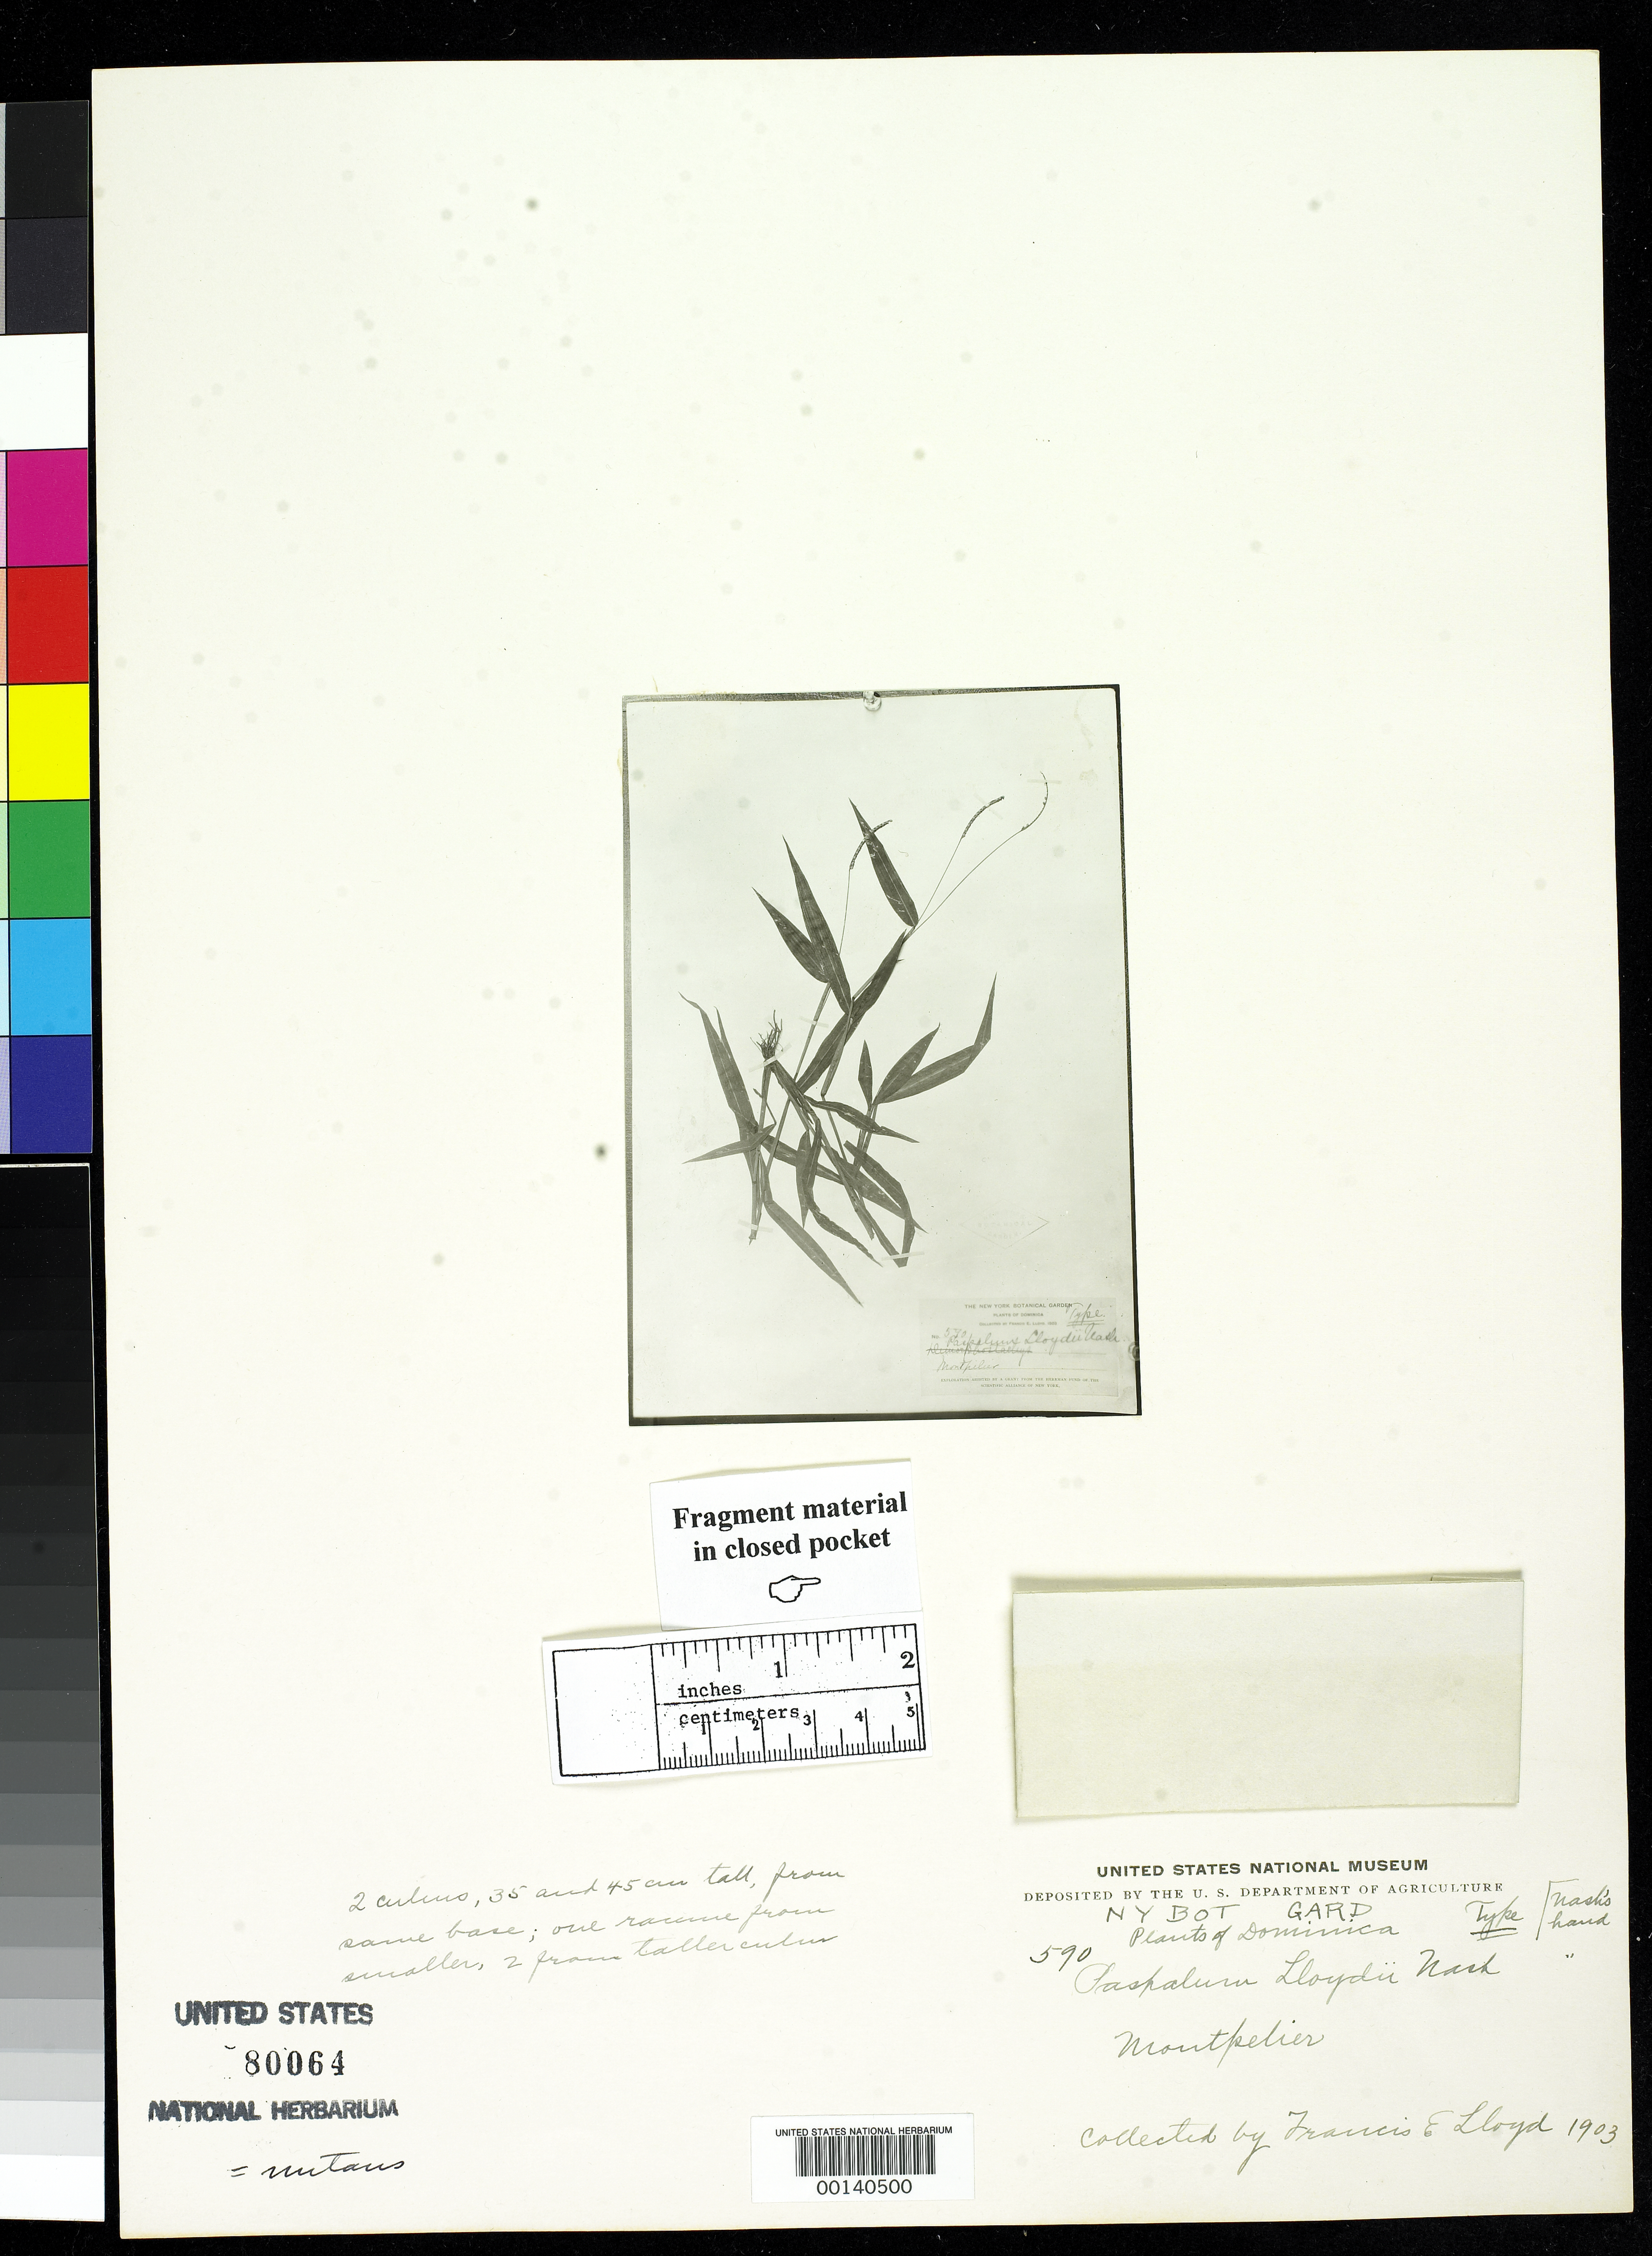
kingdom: Plantae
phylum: Tracheophyta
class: Liliopsida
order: Poales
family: Poaceae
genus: Paspalum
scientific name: Paspalum lloydii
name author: Nash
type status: Type Fragment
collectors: F. E. Lloyd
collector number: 590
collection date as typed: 1903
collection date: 1903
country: Dominica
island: Dominica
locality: Montpelier.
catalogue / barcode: US 80064